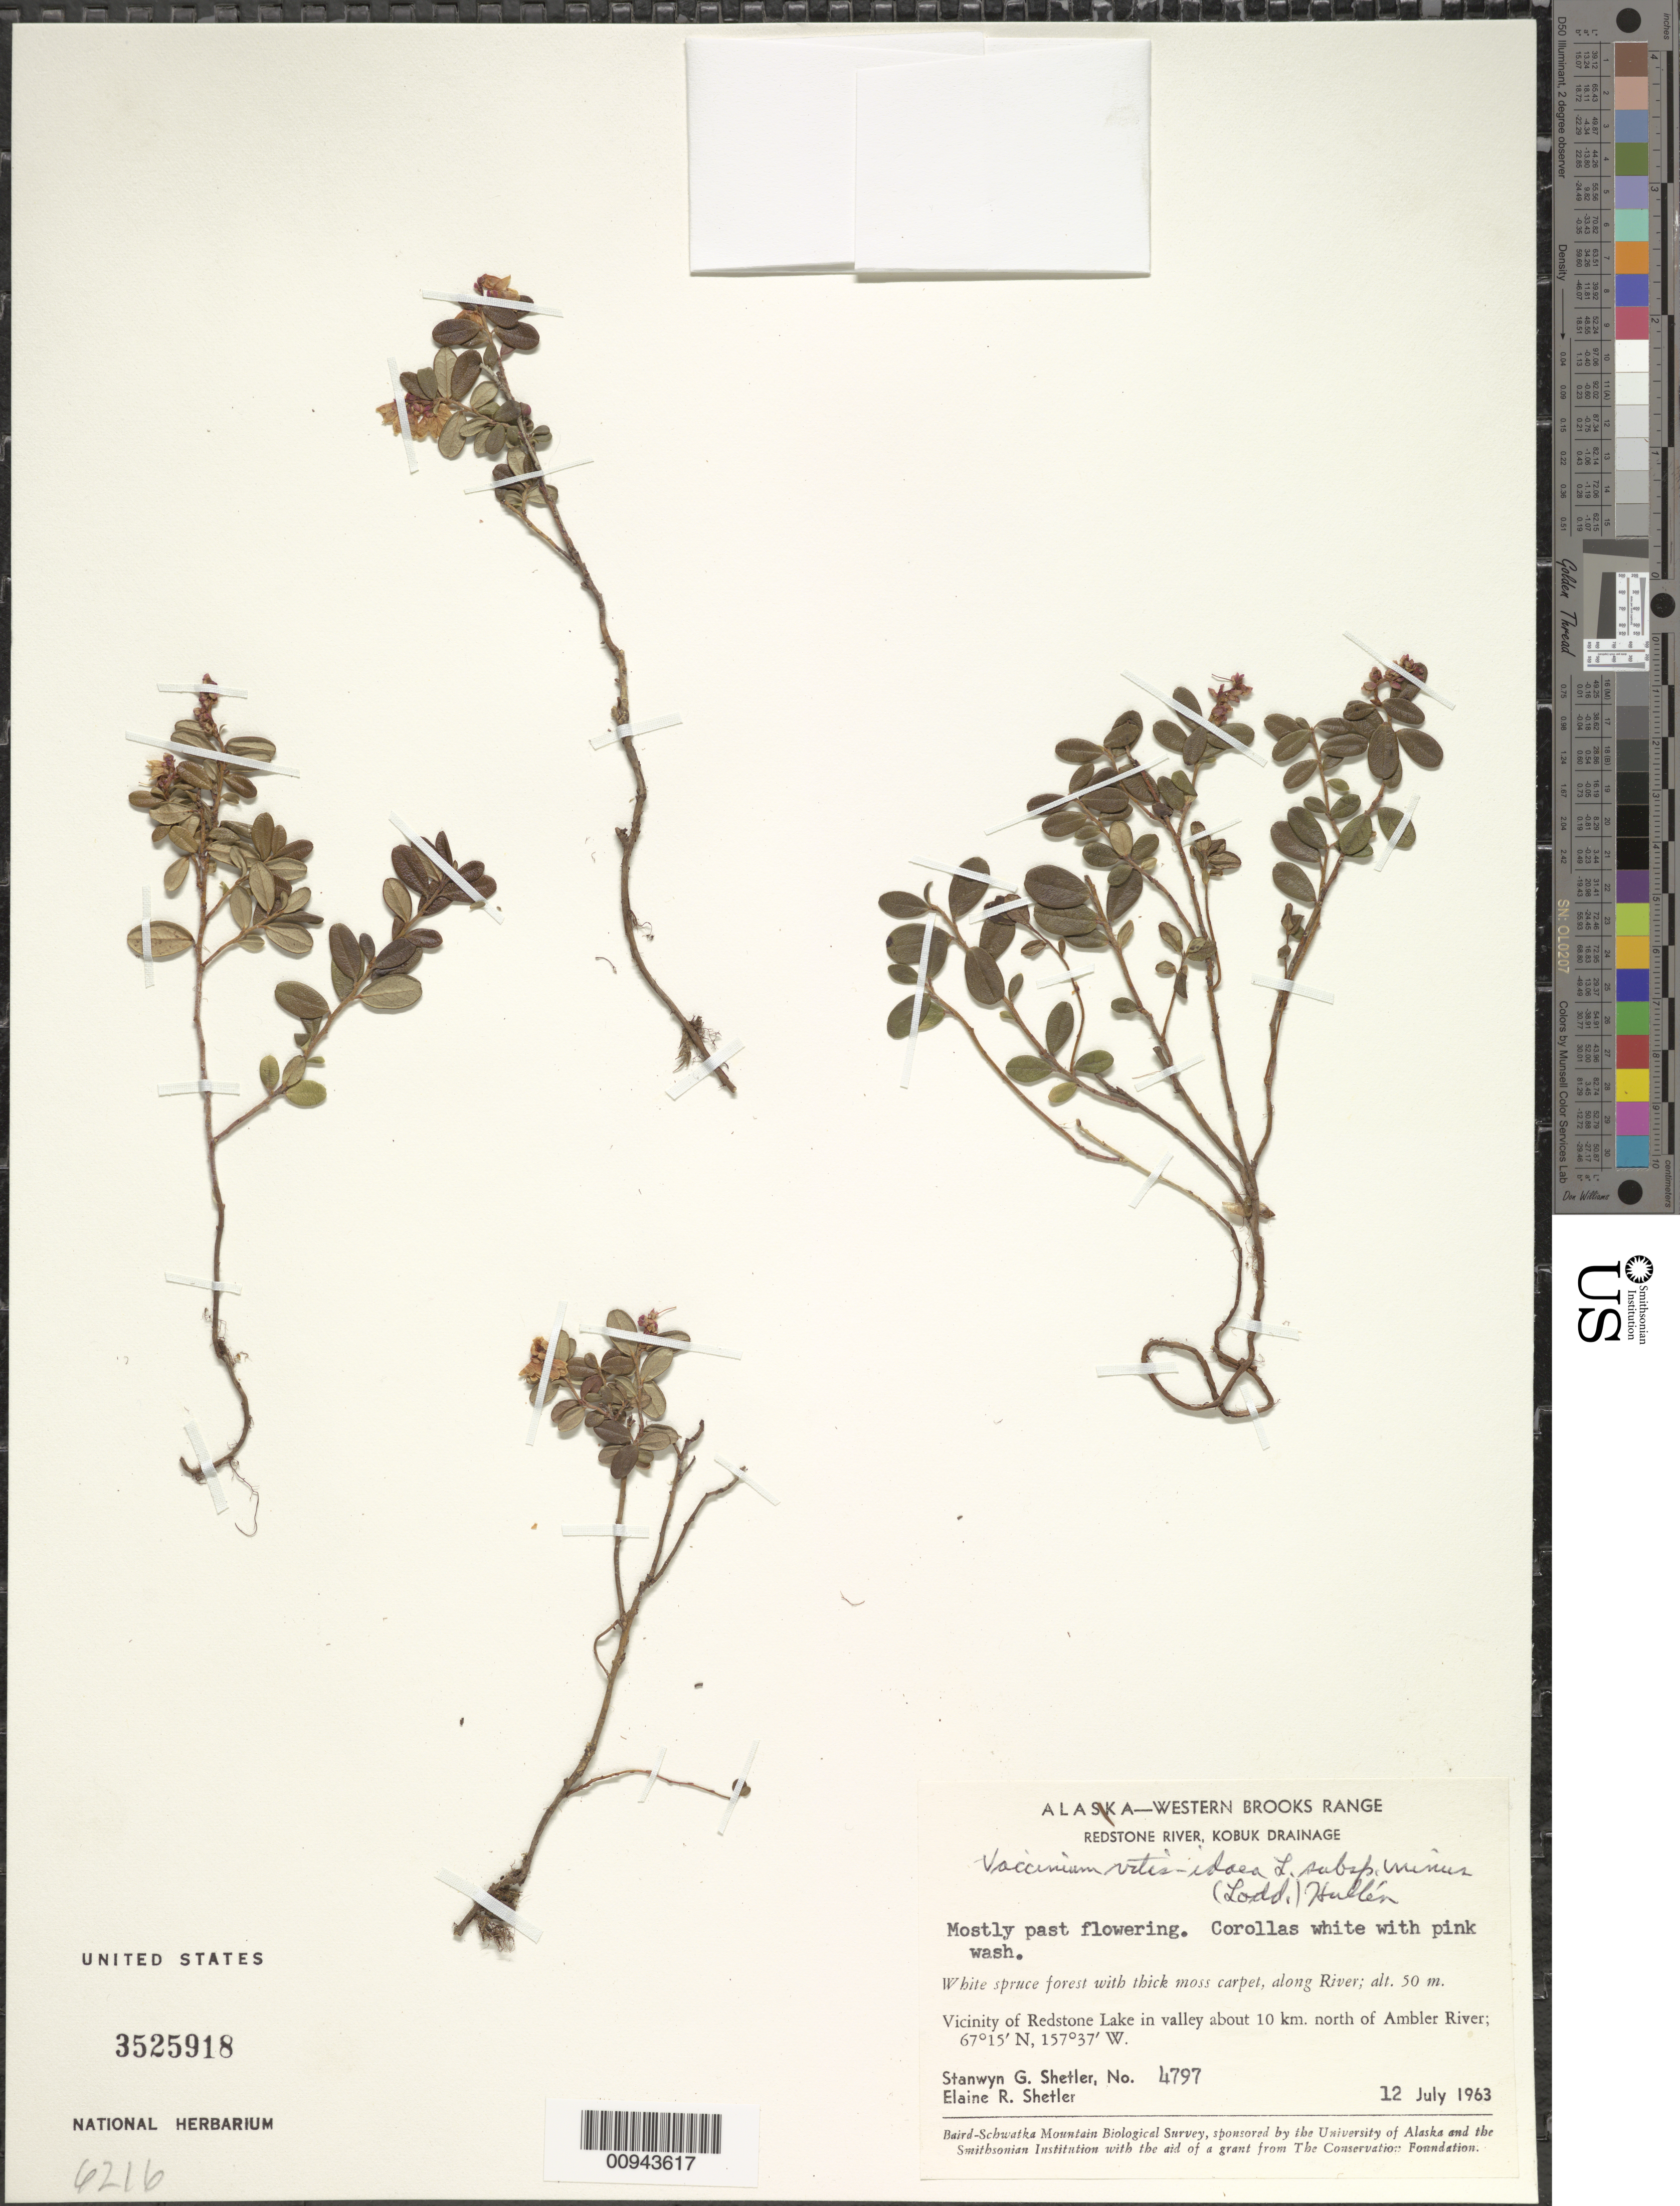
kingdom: Plantae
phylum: Tracheophyta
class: Magnoliopsida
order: Ericales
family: Ericaceae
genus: Vaccinium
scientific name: Vaccinium vitis-idaea subsp. minus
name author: (Lodd.) Hultén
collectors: S. Shetler & E. R. Shetler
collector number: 4797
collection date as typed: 12 Jul 1963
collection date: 1963-07-12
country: United States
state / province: Alaska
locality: Vicinity of Redstone Lake in valley about 10 km. north of Ambler River. Western Brooks Range, Redstone River, Kobuk Drainage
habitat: White spruce forest with thick moss carpet, along River.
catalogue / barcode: US 3525918